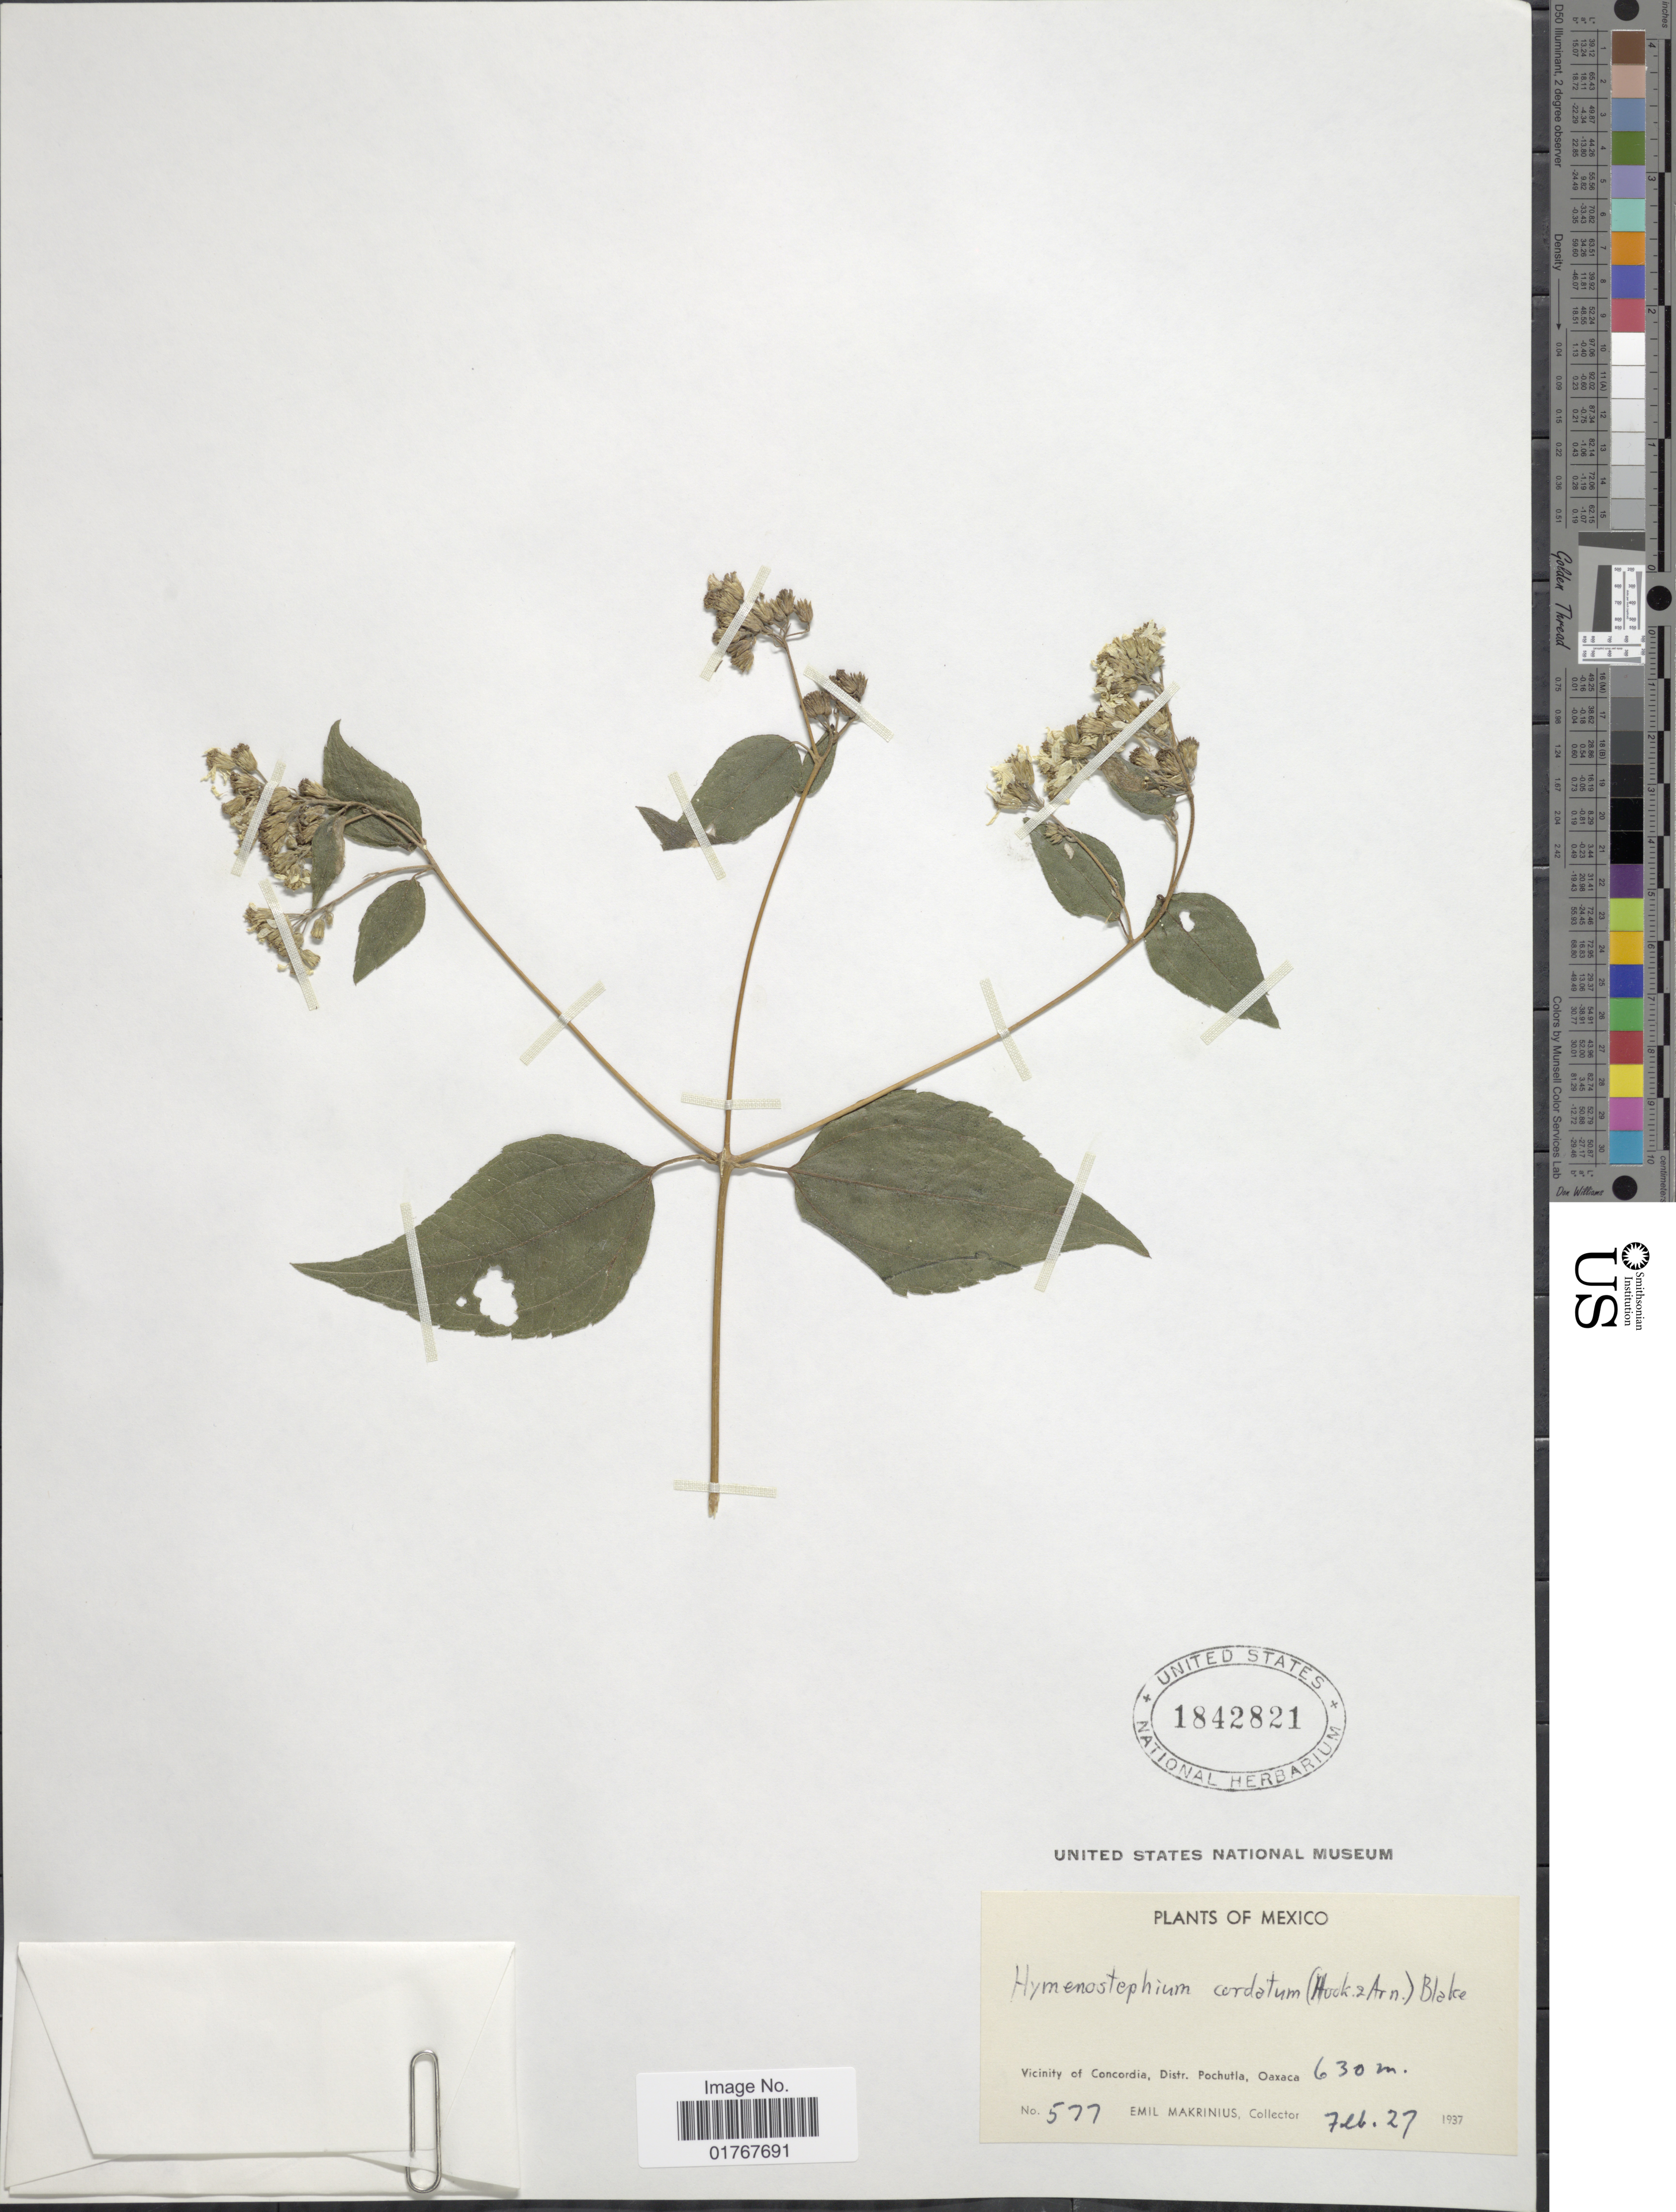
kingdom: Plantae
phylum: Tracheophyta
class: Magnoliopsida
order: Asterales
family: Asteraceae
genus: Viguiera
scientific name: Viguiera cordata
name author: (Hook. & Arn.) D'Arcy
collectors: E. Makrinius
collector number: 577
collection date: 1937-02-27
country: Mexico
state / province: Oaxaca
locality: Vicinity of Concoria, Distr. Pochutla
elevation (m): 630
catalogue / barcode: US 1842821